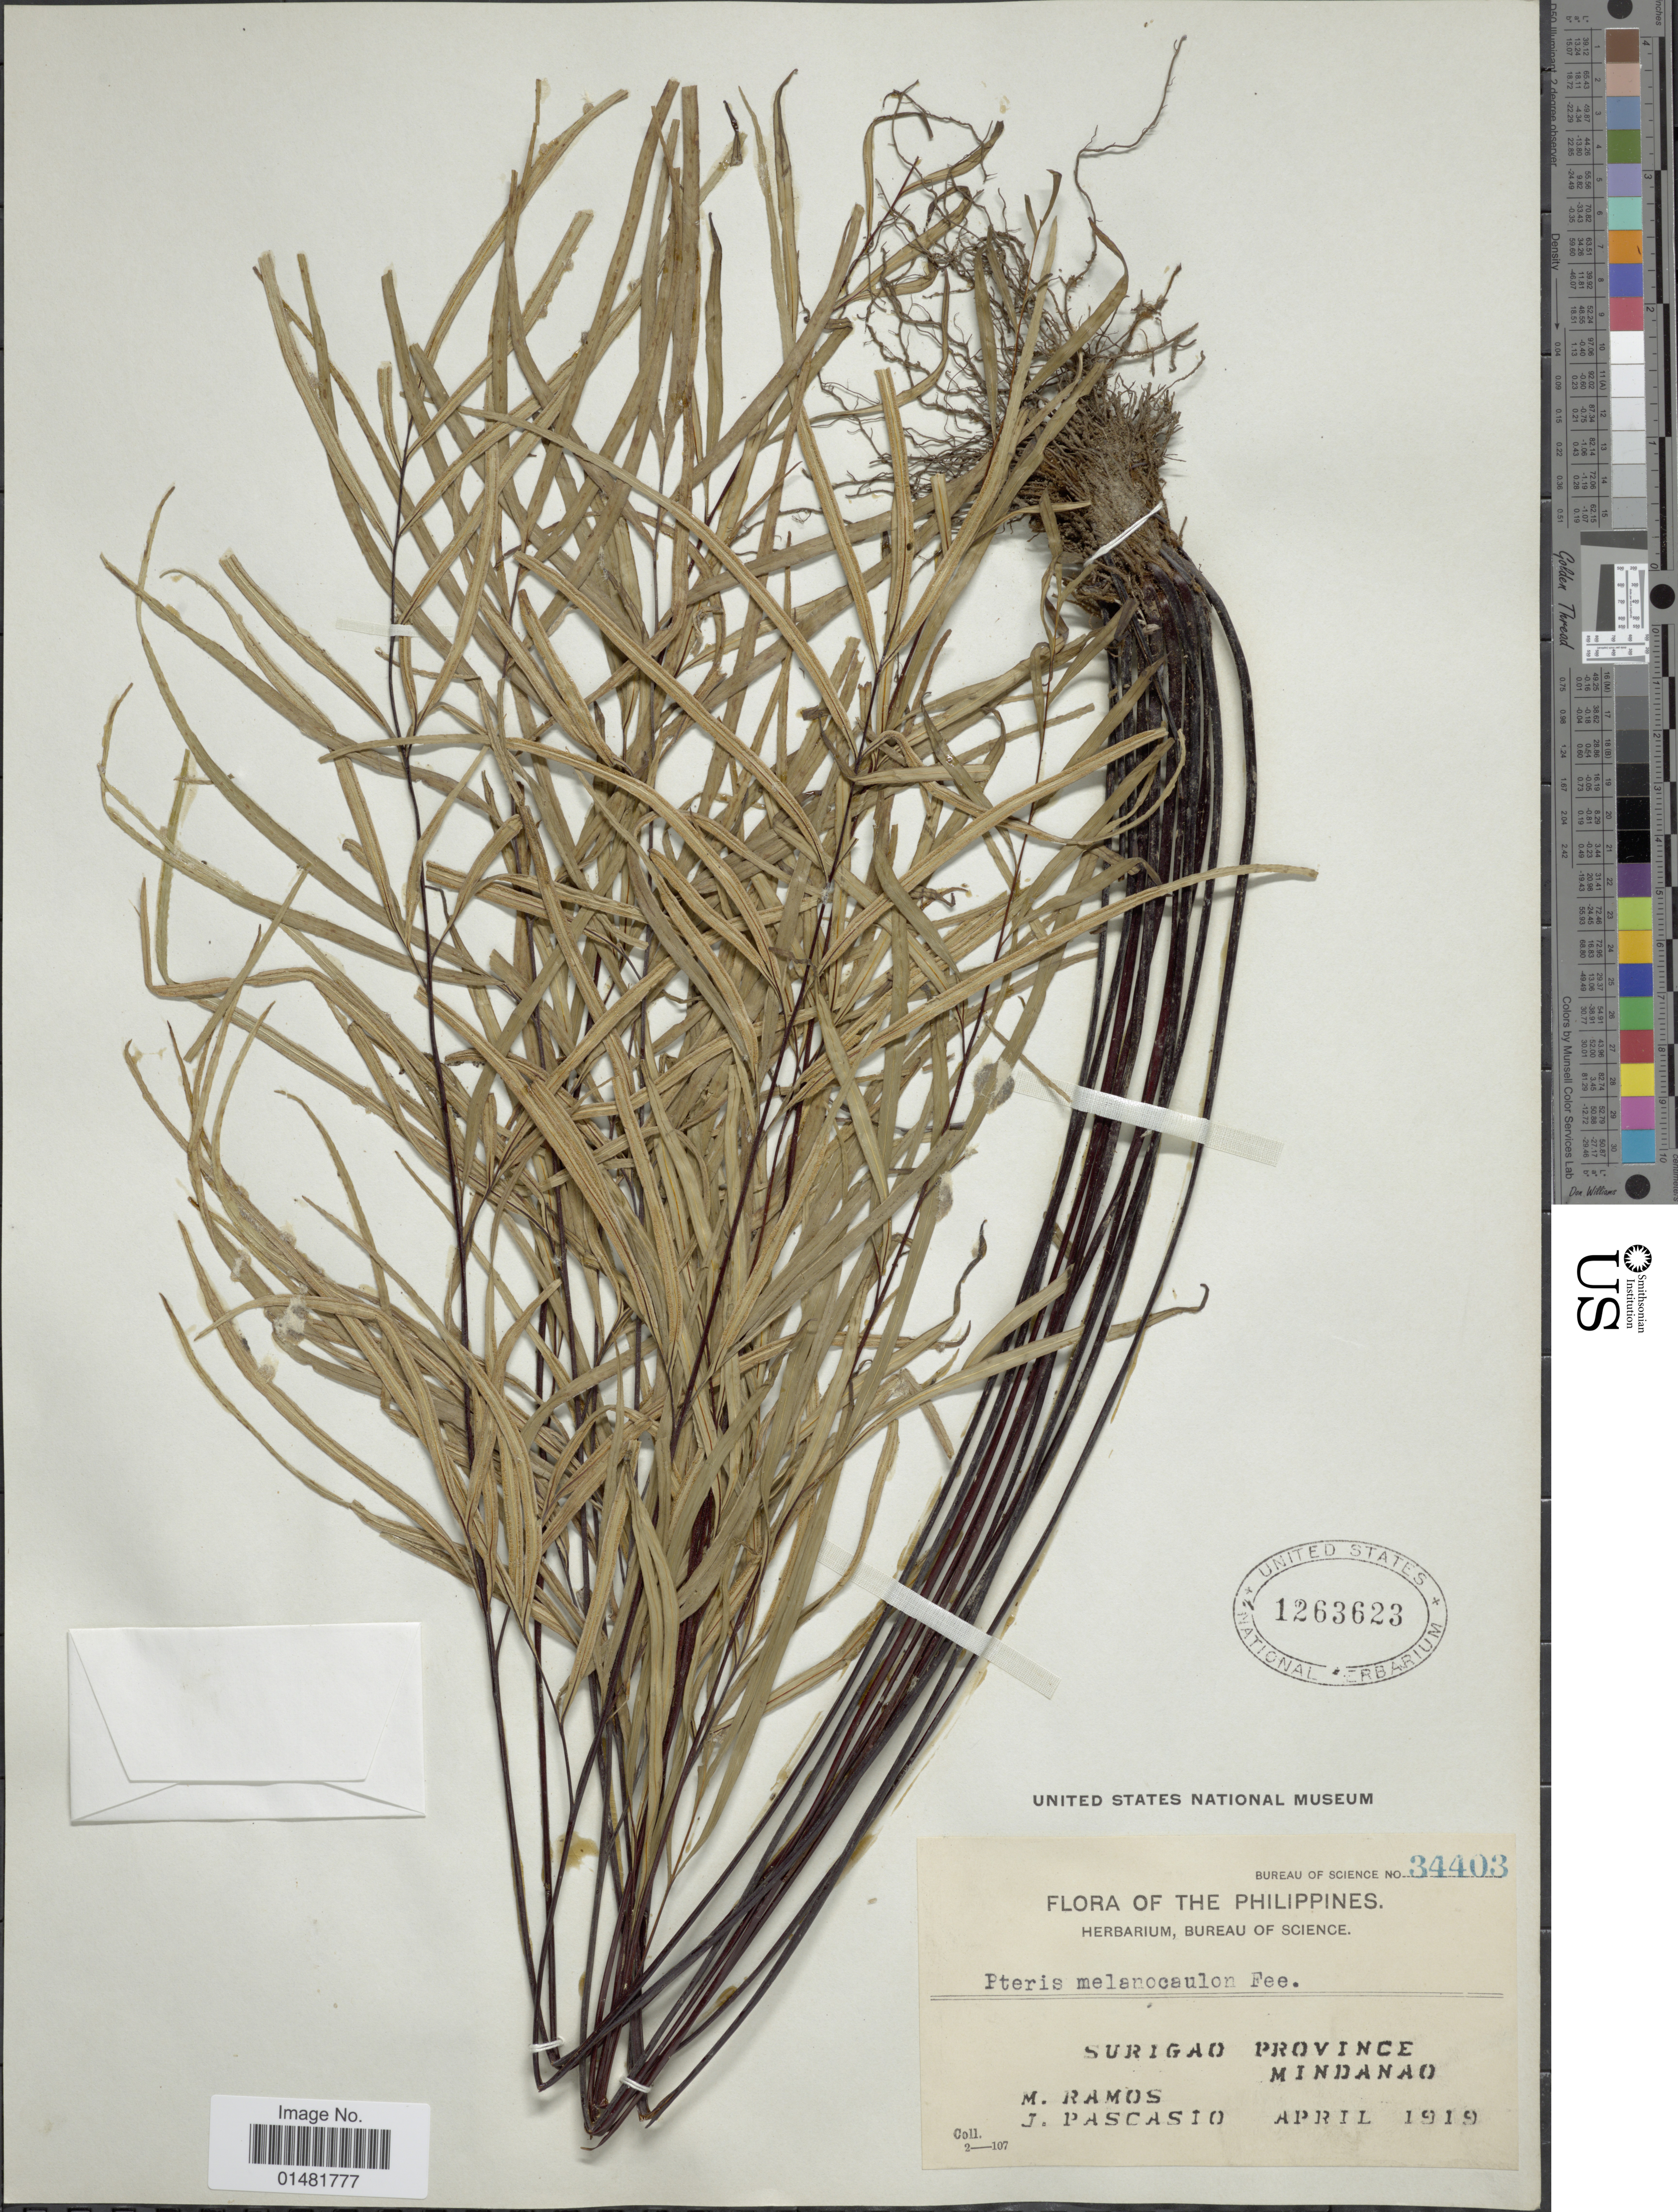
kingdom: Plantae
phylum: Tracheophyta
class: Polypodiopsida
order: Polypodiales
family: Pteridaceae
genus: Pteris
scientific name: Pteris melanocaulon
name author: Fée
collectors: M. Ramos & J. Pascasio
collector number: Bureau of Science 34403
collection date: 1919-04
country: Philippines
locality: Surigao Province, Mindanao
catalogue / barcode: US 1263623